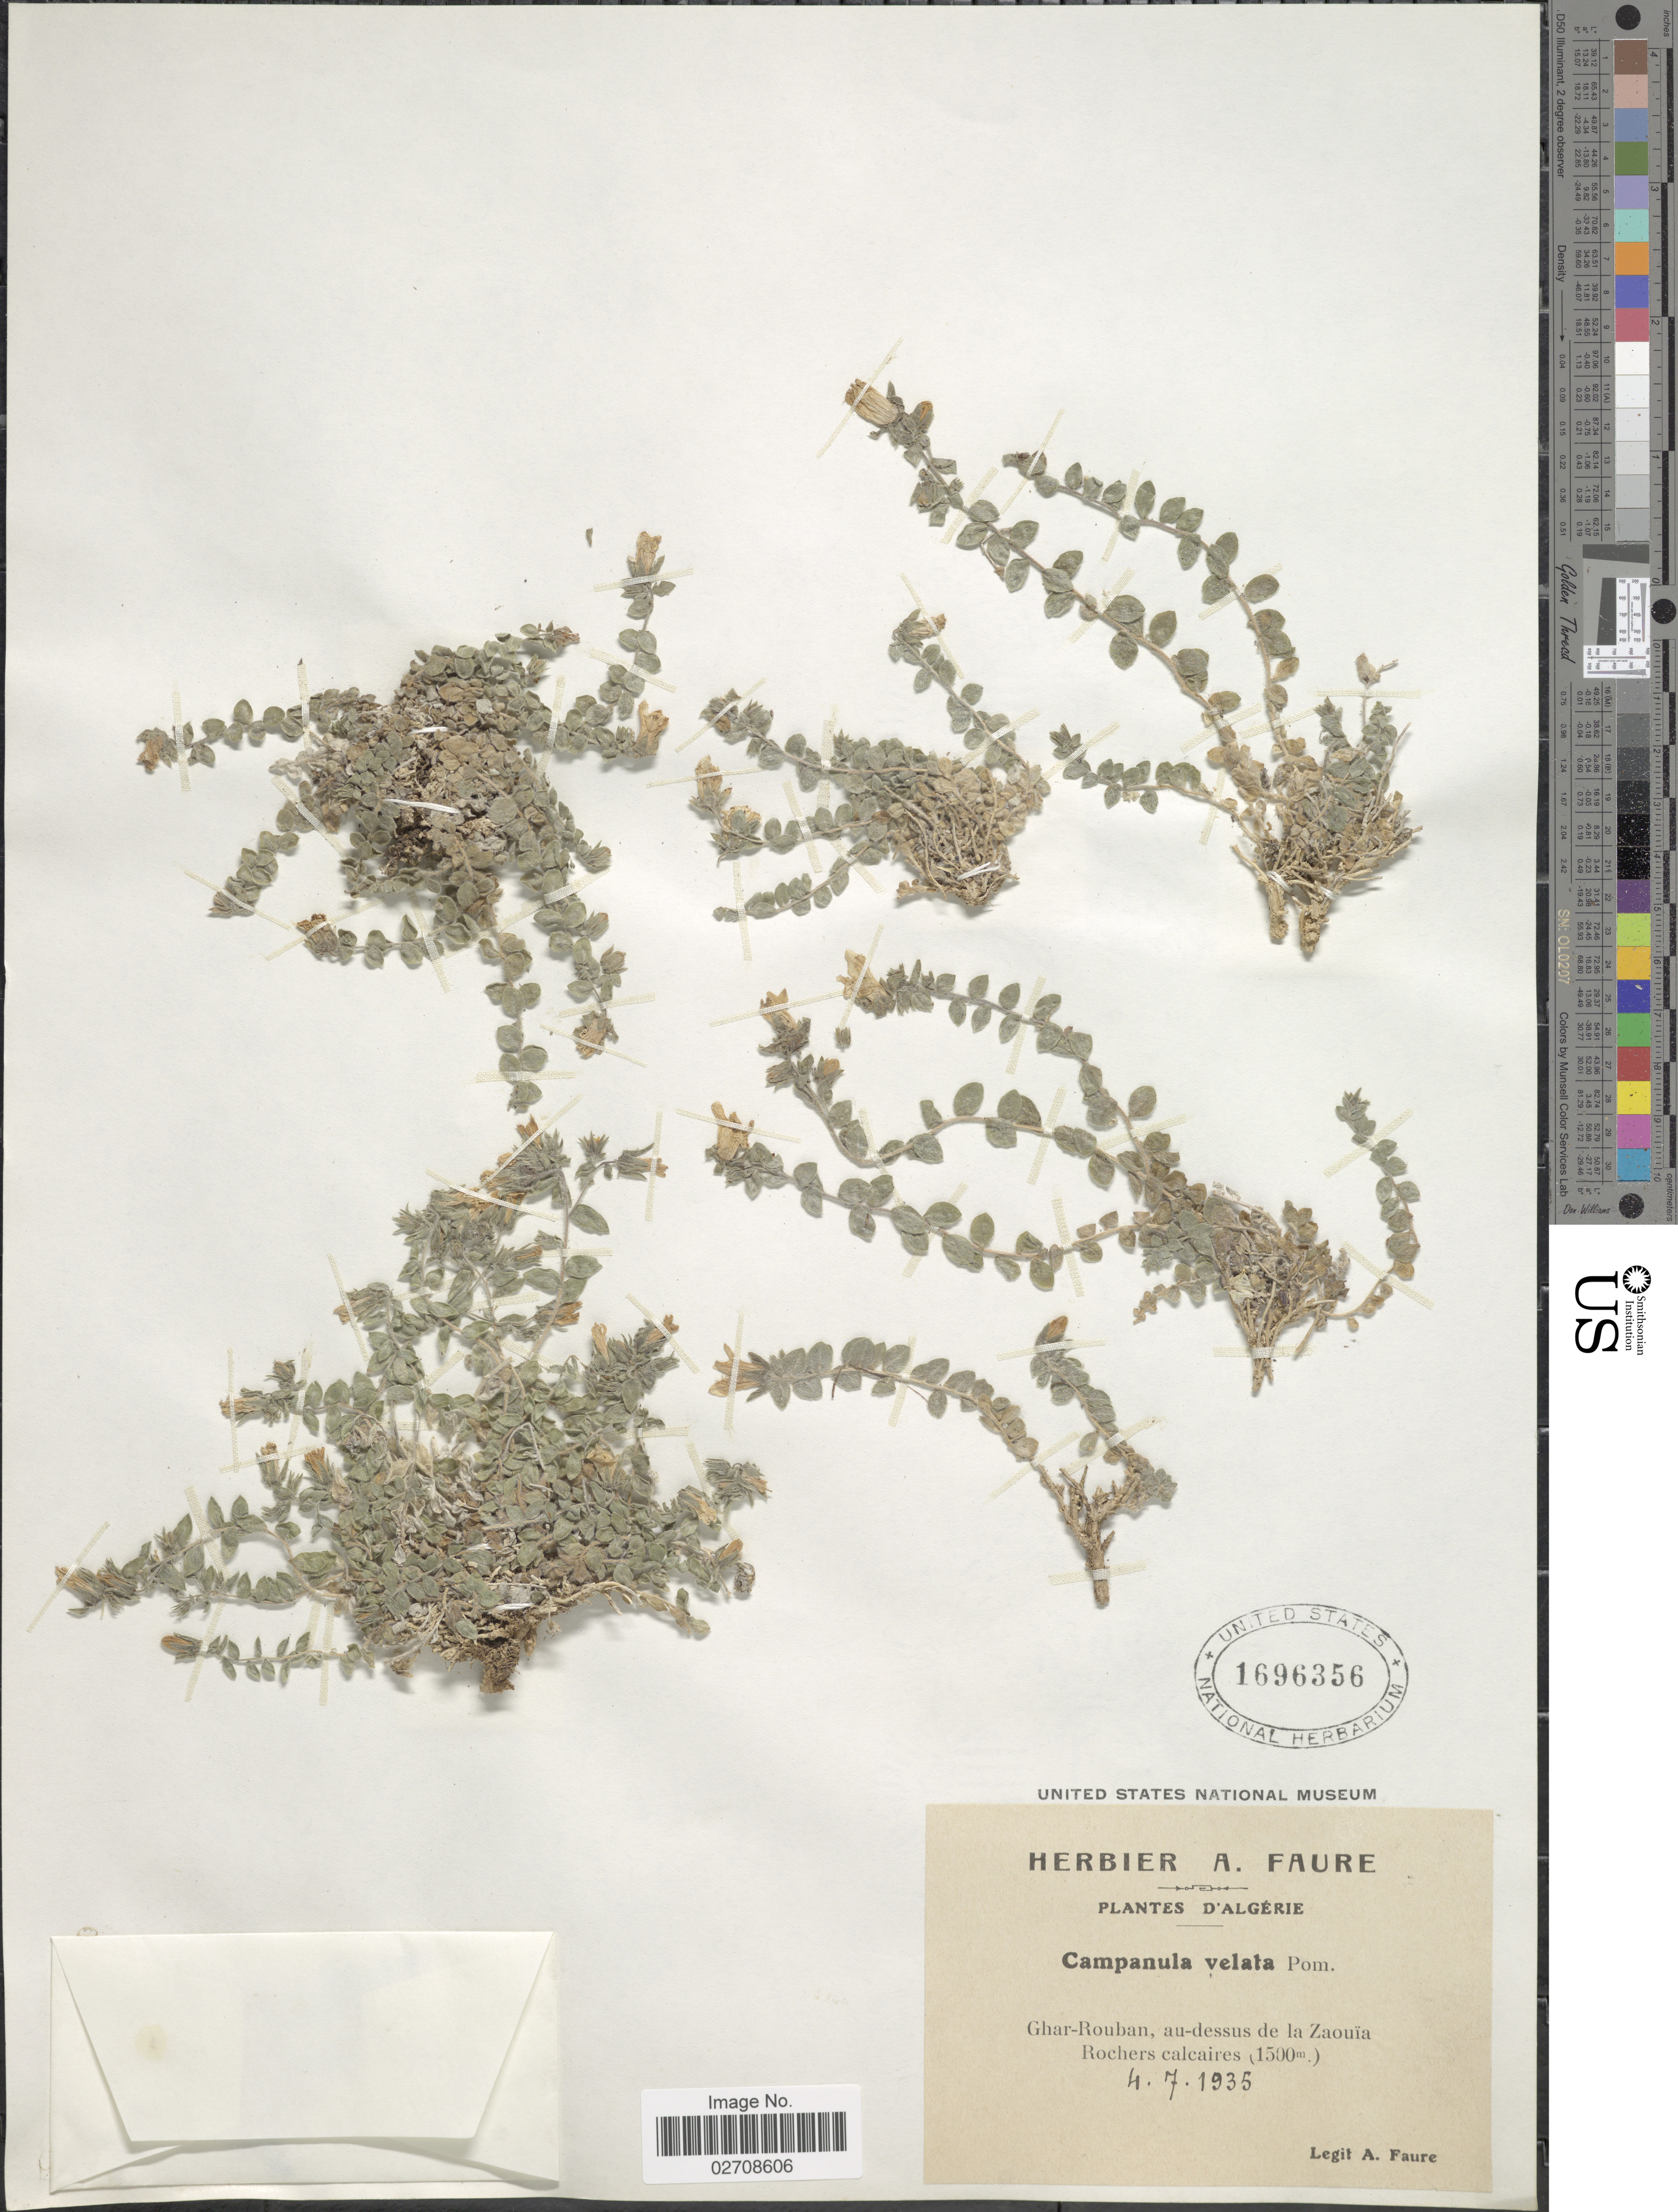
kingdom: Plantae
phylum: Tracheophyta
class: Magnoliopsida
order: Asterales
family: Campanulaceae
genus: Campanula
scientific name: Campanula velata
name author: Pomel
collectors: A. Faure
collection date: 1935-07-04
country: Algeria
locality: D' Algerie, Ghar-Rouban, au-dessus de la Zaouia, Rochers calcaires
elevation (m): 1500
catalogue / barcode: US 1696356